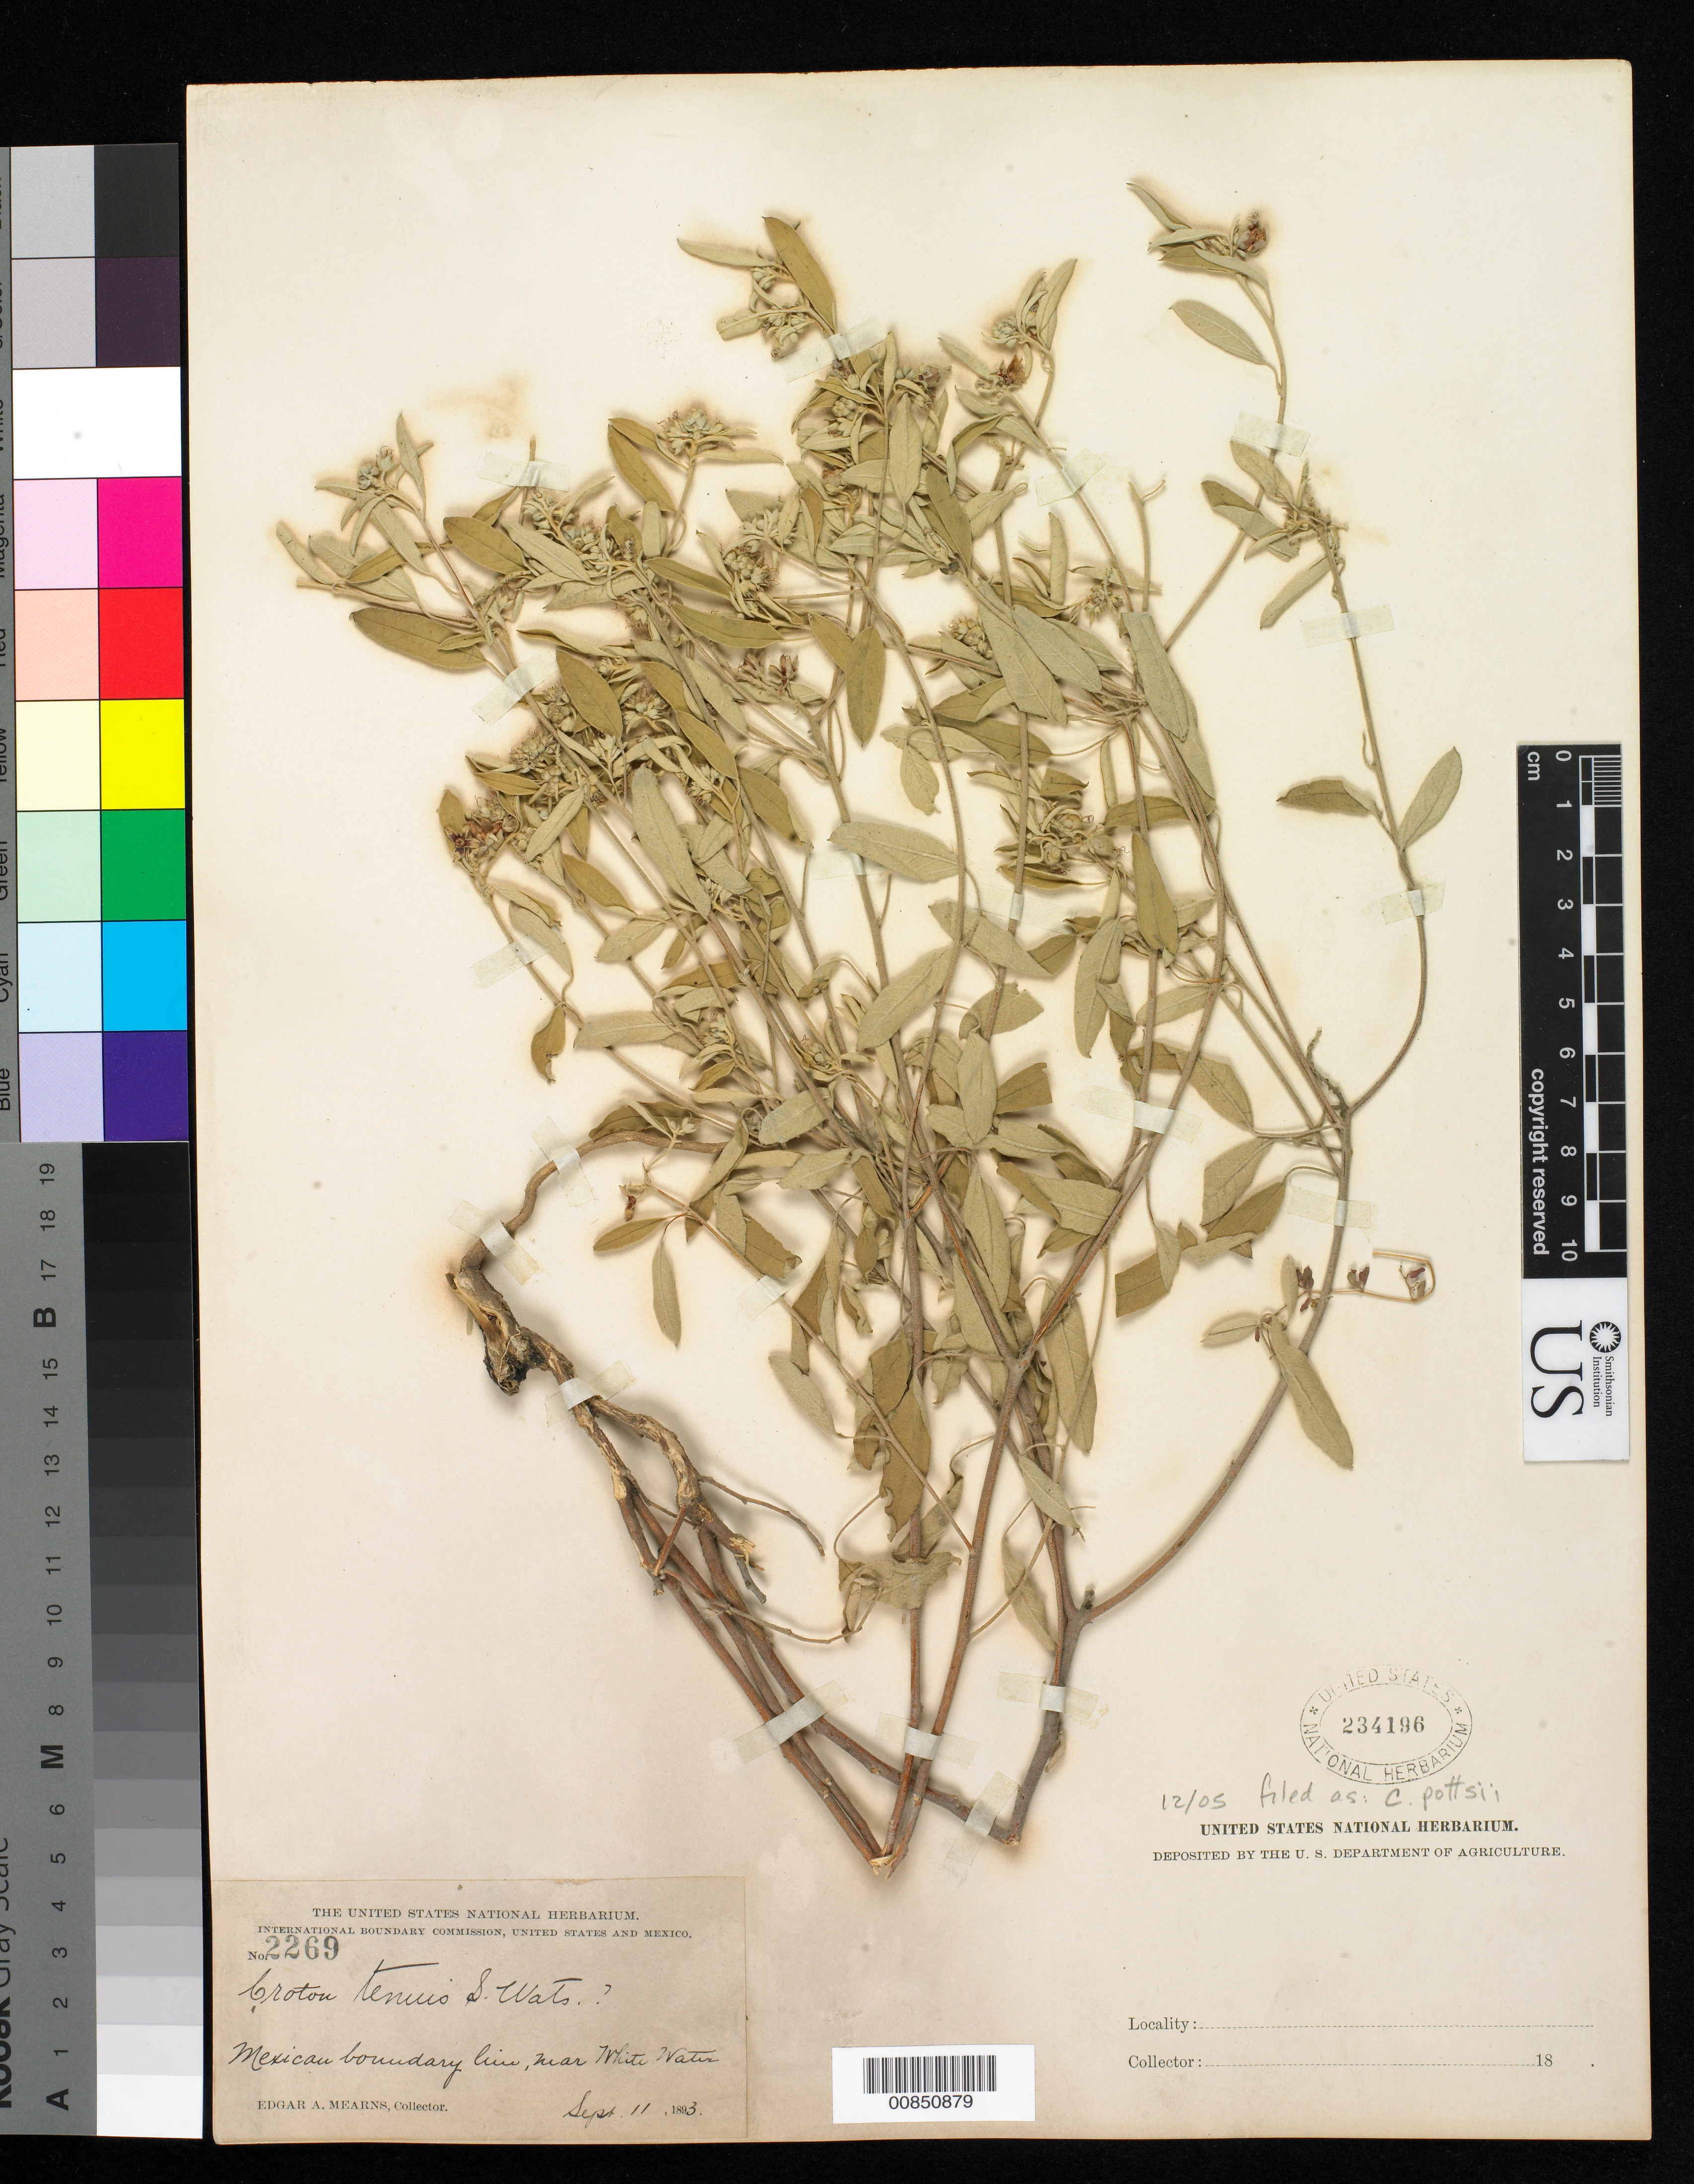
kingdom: Plantae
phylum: Tracheophyta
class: Magnoliopsida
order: Malpighiales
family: Euphorbiaceae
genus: Croton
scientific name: Croton pottsii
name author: (Klotzsch) Müll. Arg.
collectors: E. A. Mearns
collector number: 2269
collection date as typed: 11 Sep 1893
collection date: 1893-09-11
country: Mexico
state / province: Chihuahua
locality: Mexican boundary line, near White Water, Chihuahua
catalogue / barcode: US 234196